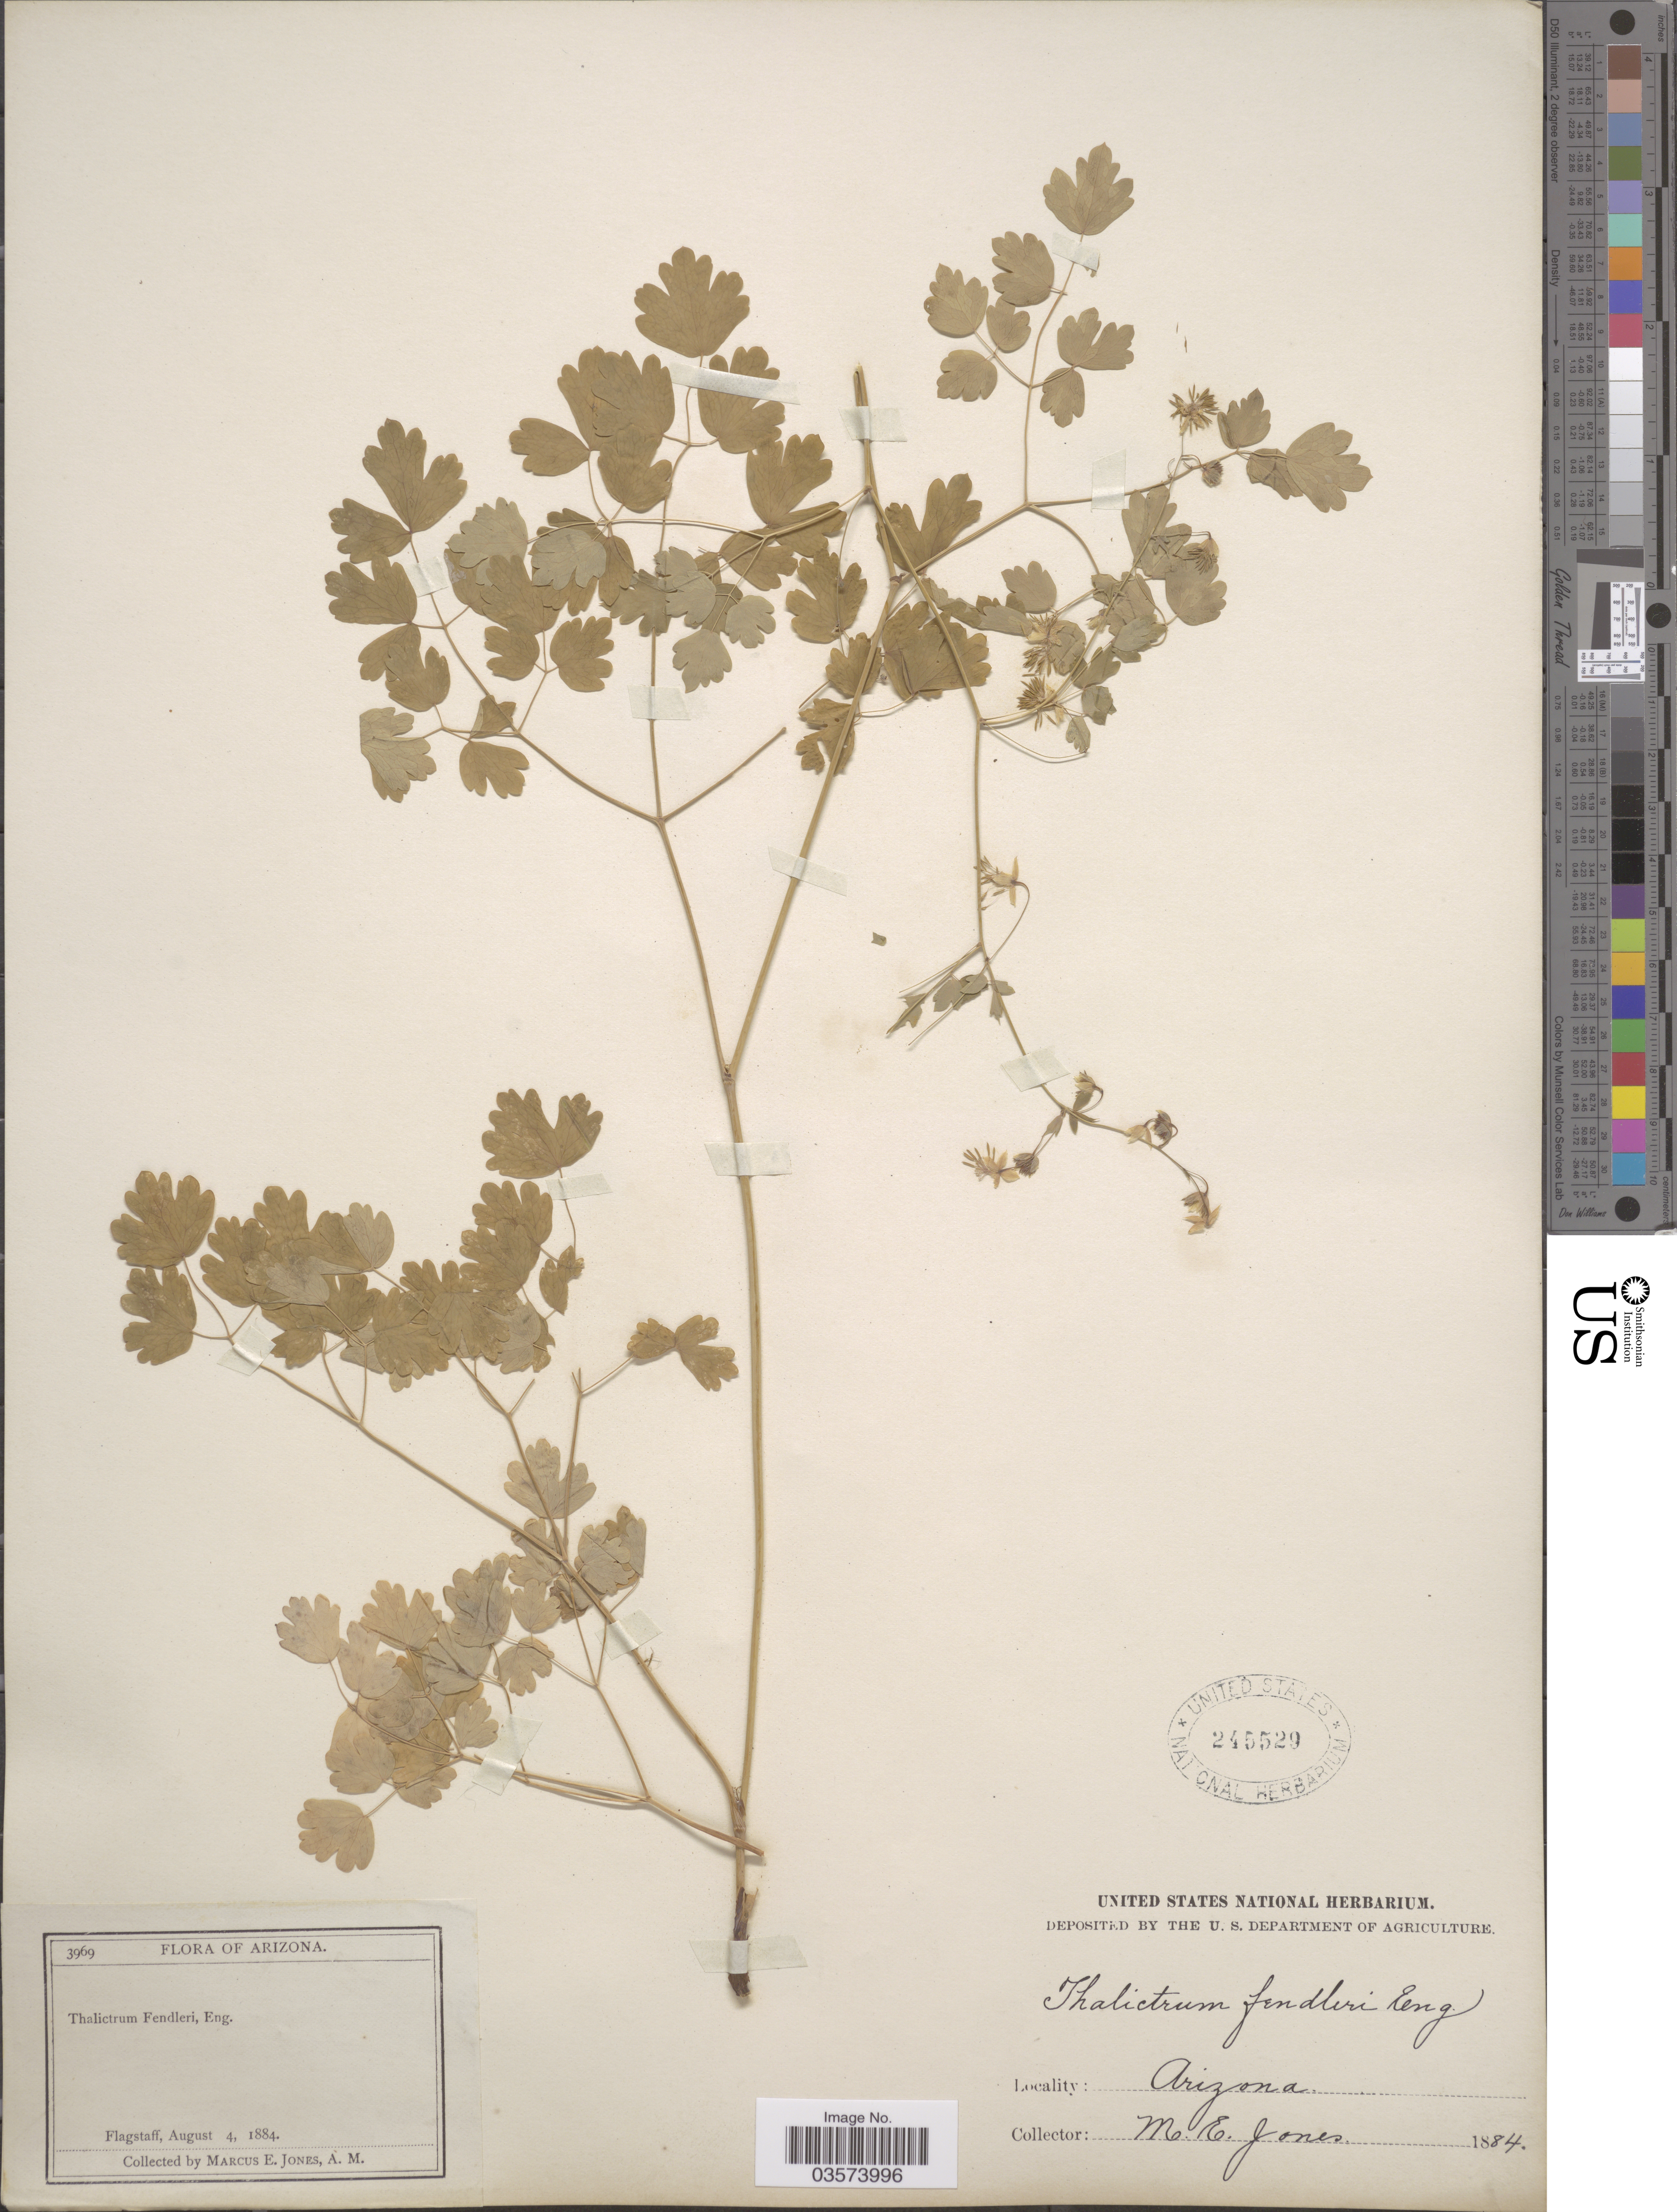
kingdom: Plantae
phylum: Tracheophyta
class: Magnoliopsida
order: Ranunculales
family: Ranunculaceae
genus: Thalictrum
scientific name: Thalictrum fendleri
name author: Engelm. ex A. Gray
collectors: M. E. Jones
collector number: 3969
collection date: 1884-08-04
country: United States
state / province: Arizona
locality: Flagstaff.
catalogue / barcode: US 245529